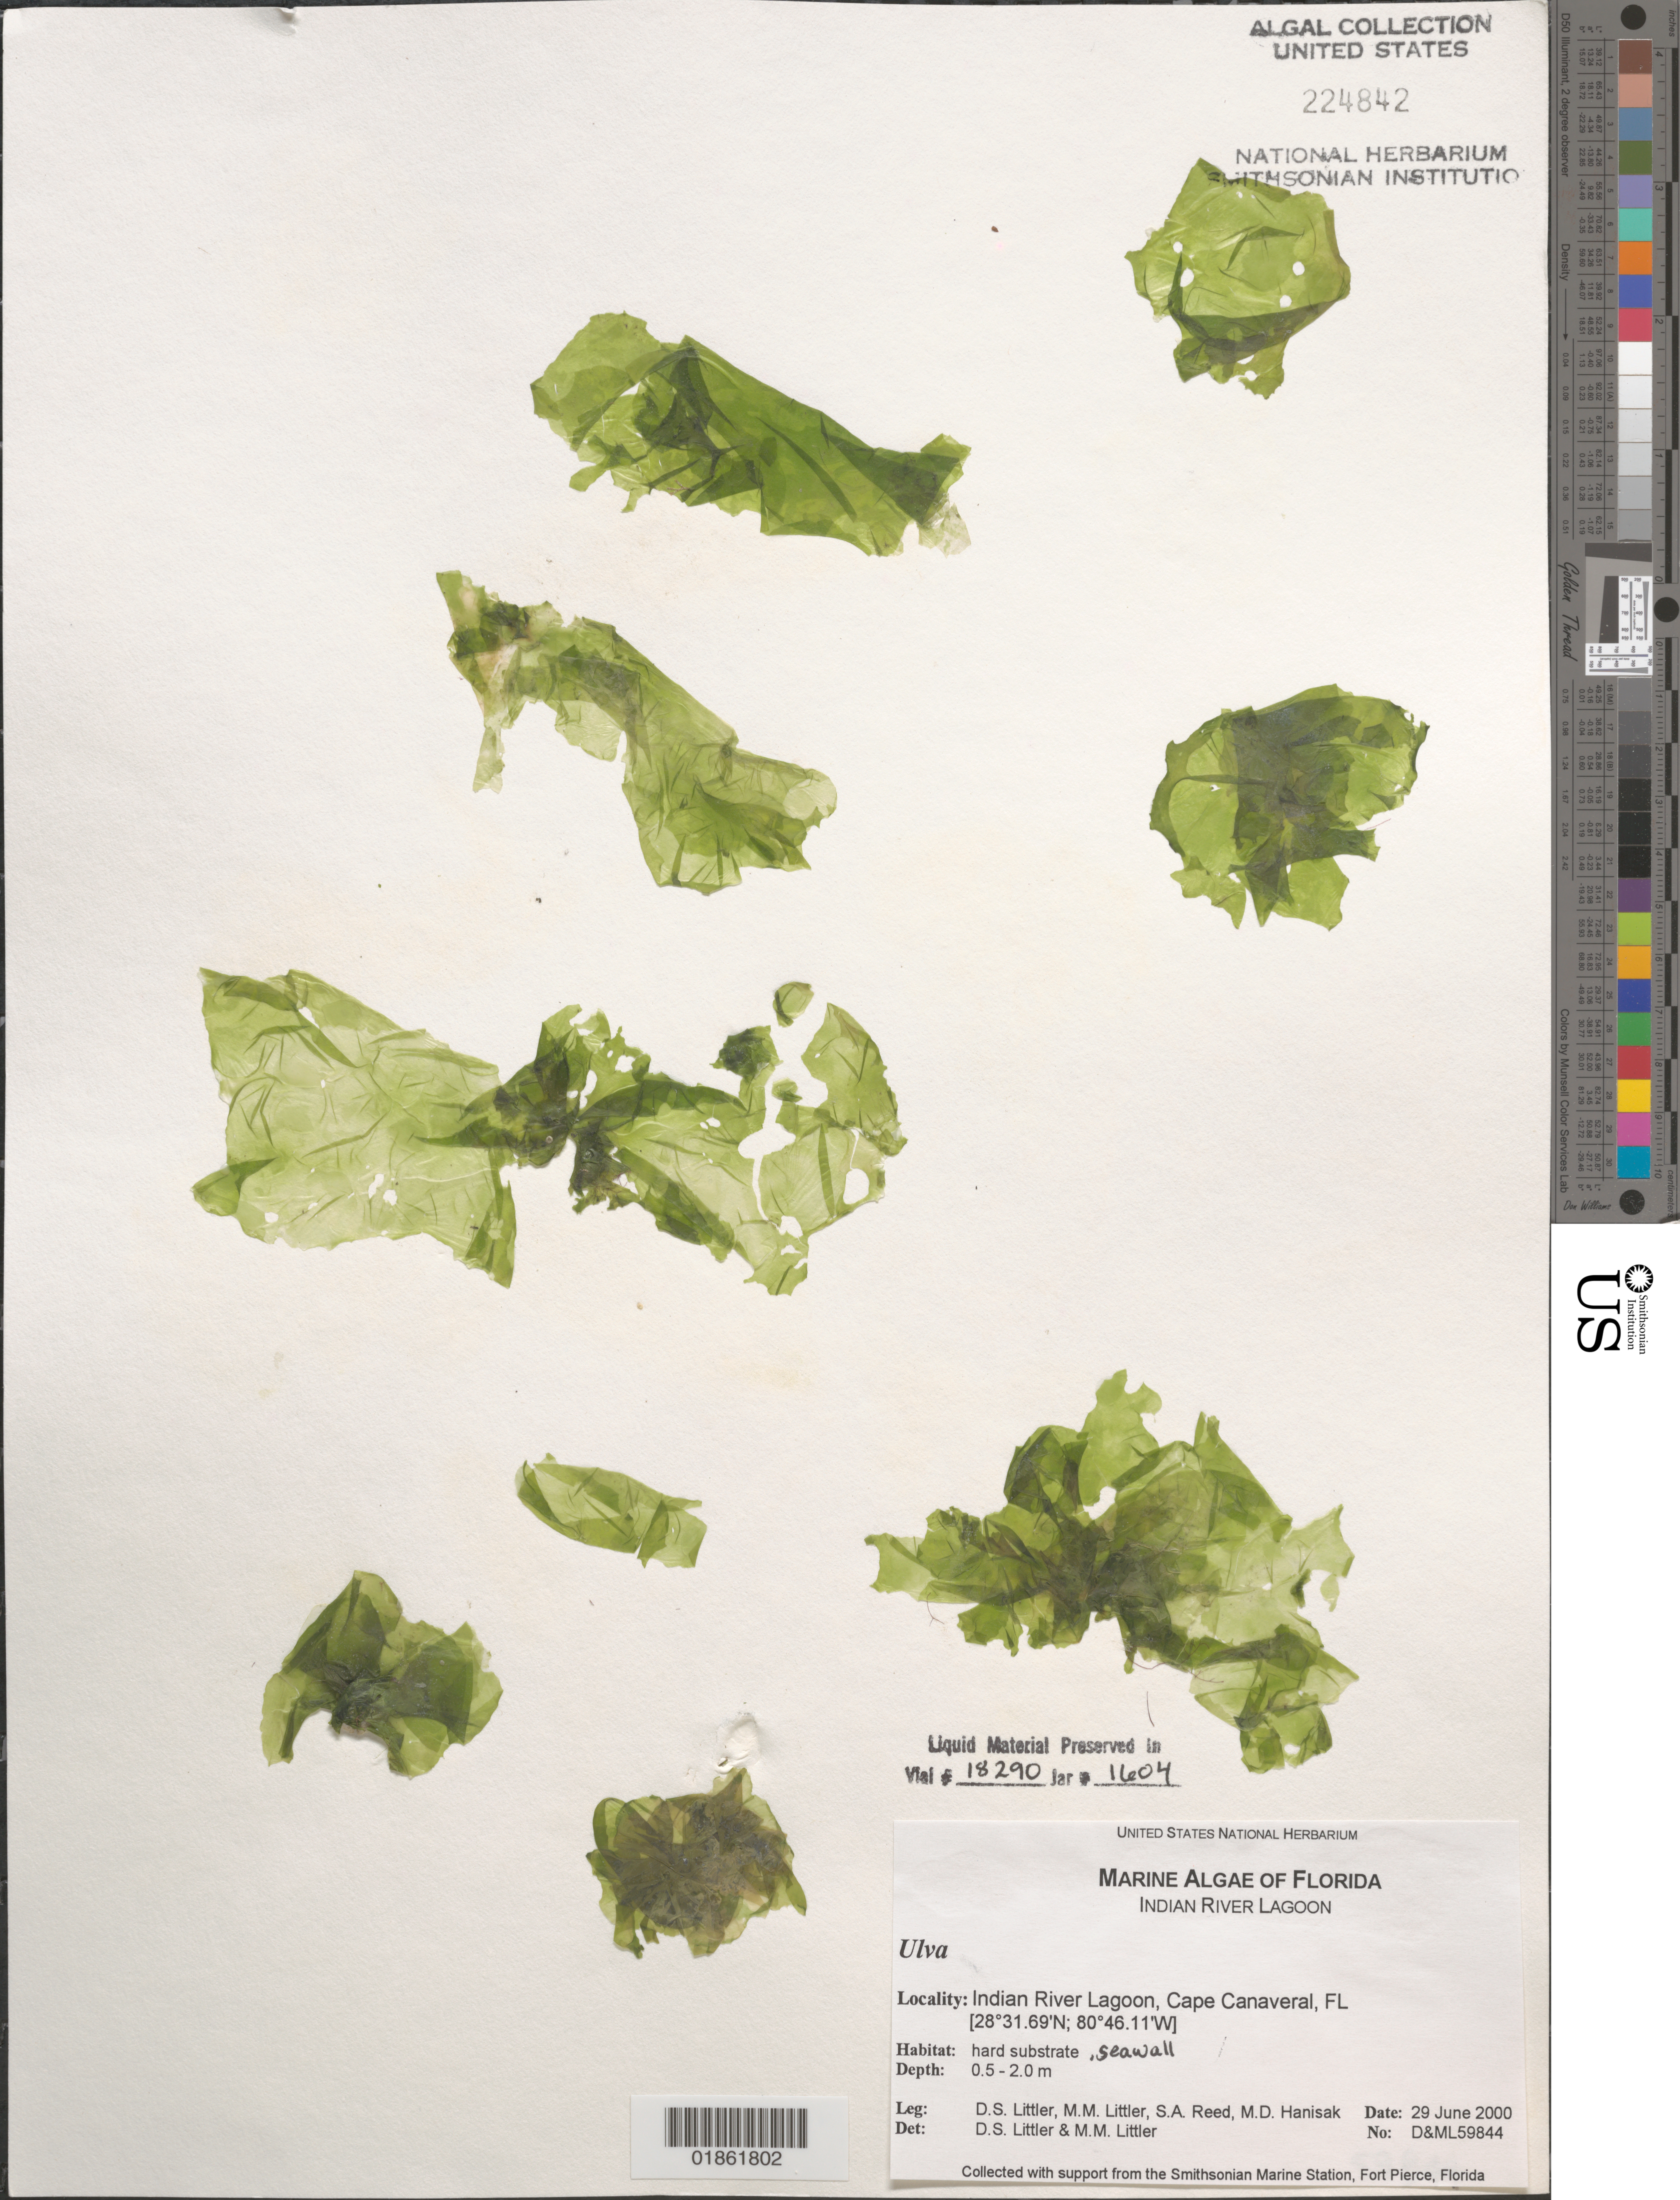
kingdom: Plantae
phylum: Chlorophyta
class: Ulvophyceae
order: Ulvales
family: Ulvaceae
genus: Ulva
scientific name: Ulva sp.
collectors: D. S. Littler & M. M. Littler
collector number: D&ML 59844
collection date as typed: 29 Jun 2000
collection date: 2000-06-29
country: United States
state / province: Florida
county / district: Brevard County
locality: NASA Parkway Bridge, south of Titusville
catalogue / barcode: US 224842